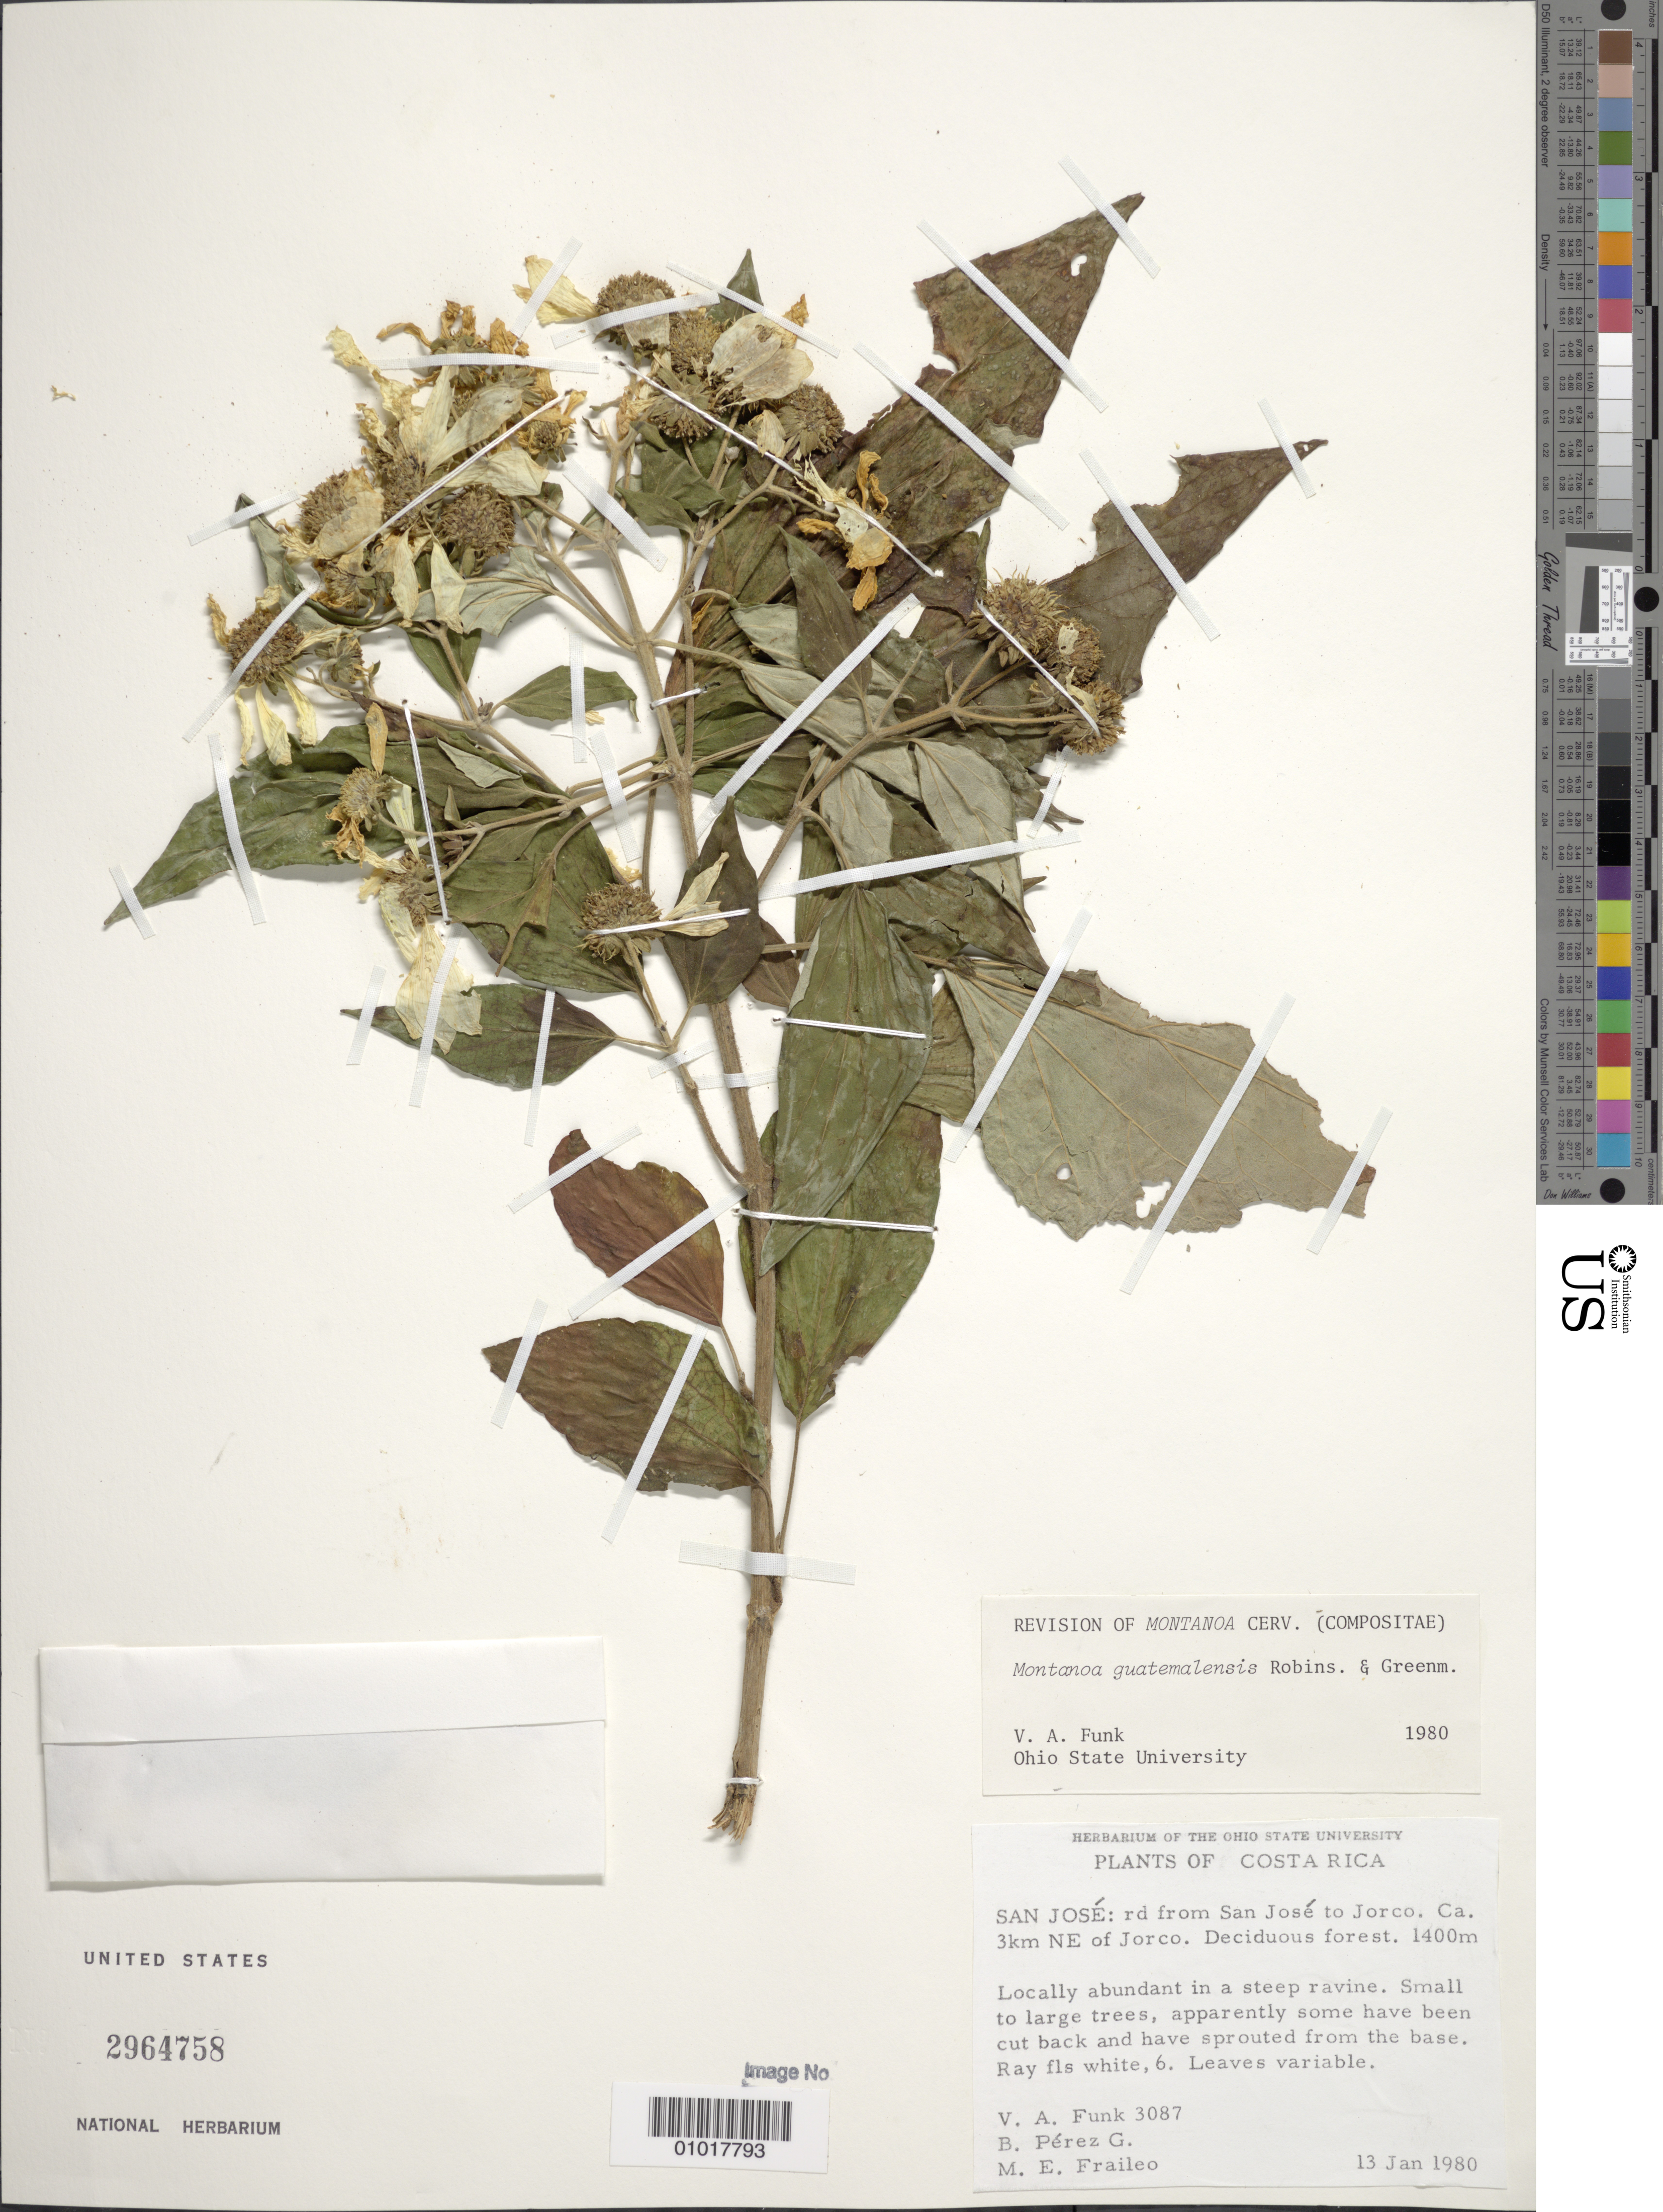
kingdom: Plantae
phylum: Tracheophyta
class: Magnoliopsida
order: Asterales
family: Asteraceae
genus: Montanoa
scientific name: Montanoa guatemalensis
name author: B.L. Rob. & Greenm.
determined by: Funk, Vicki A., (BOT), Smithsonian Institution - National Museum of Natural History (UNITED STATES)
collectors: V. Funk, B. Perez & G. M. Fraileo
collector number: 3087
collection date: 1980-01-13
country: Costa Rica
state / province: San José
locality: Road from San José to Jorco. Ca. 3km NE of Jorco.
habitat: Deciduous forest.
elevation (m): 1400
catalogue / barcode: US 2964758